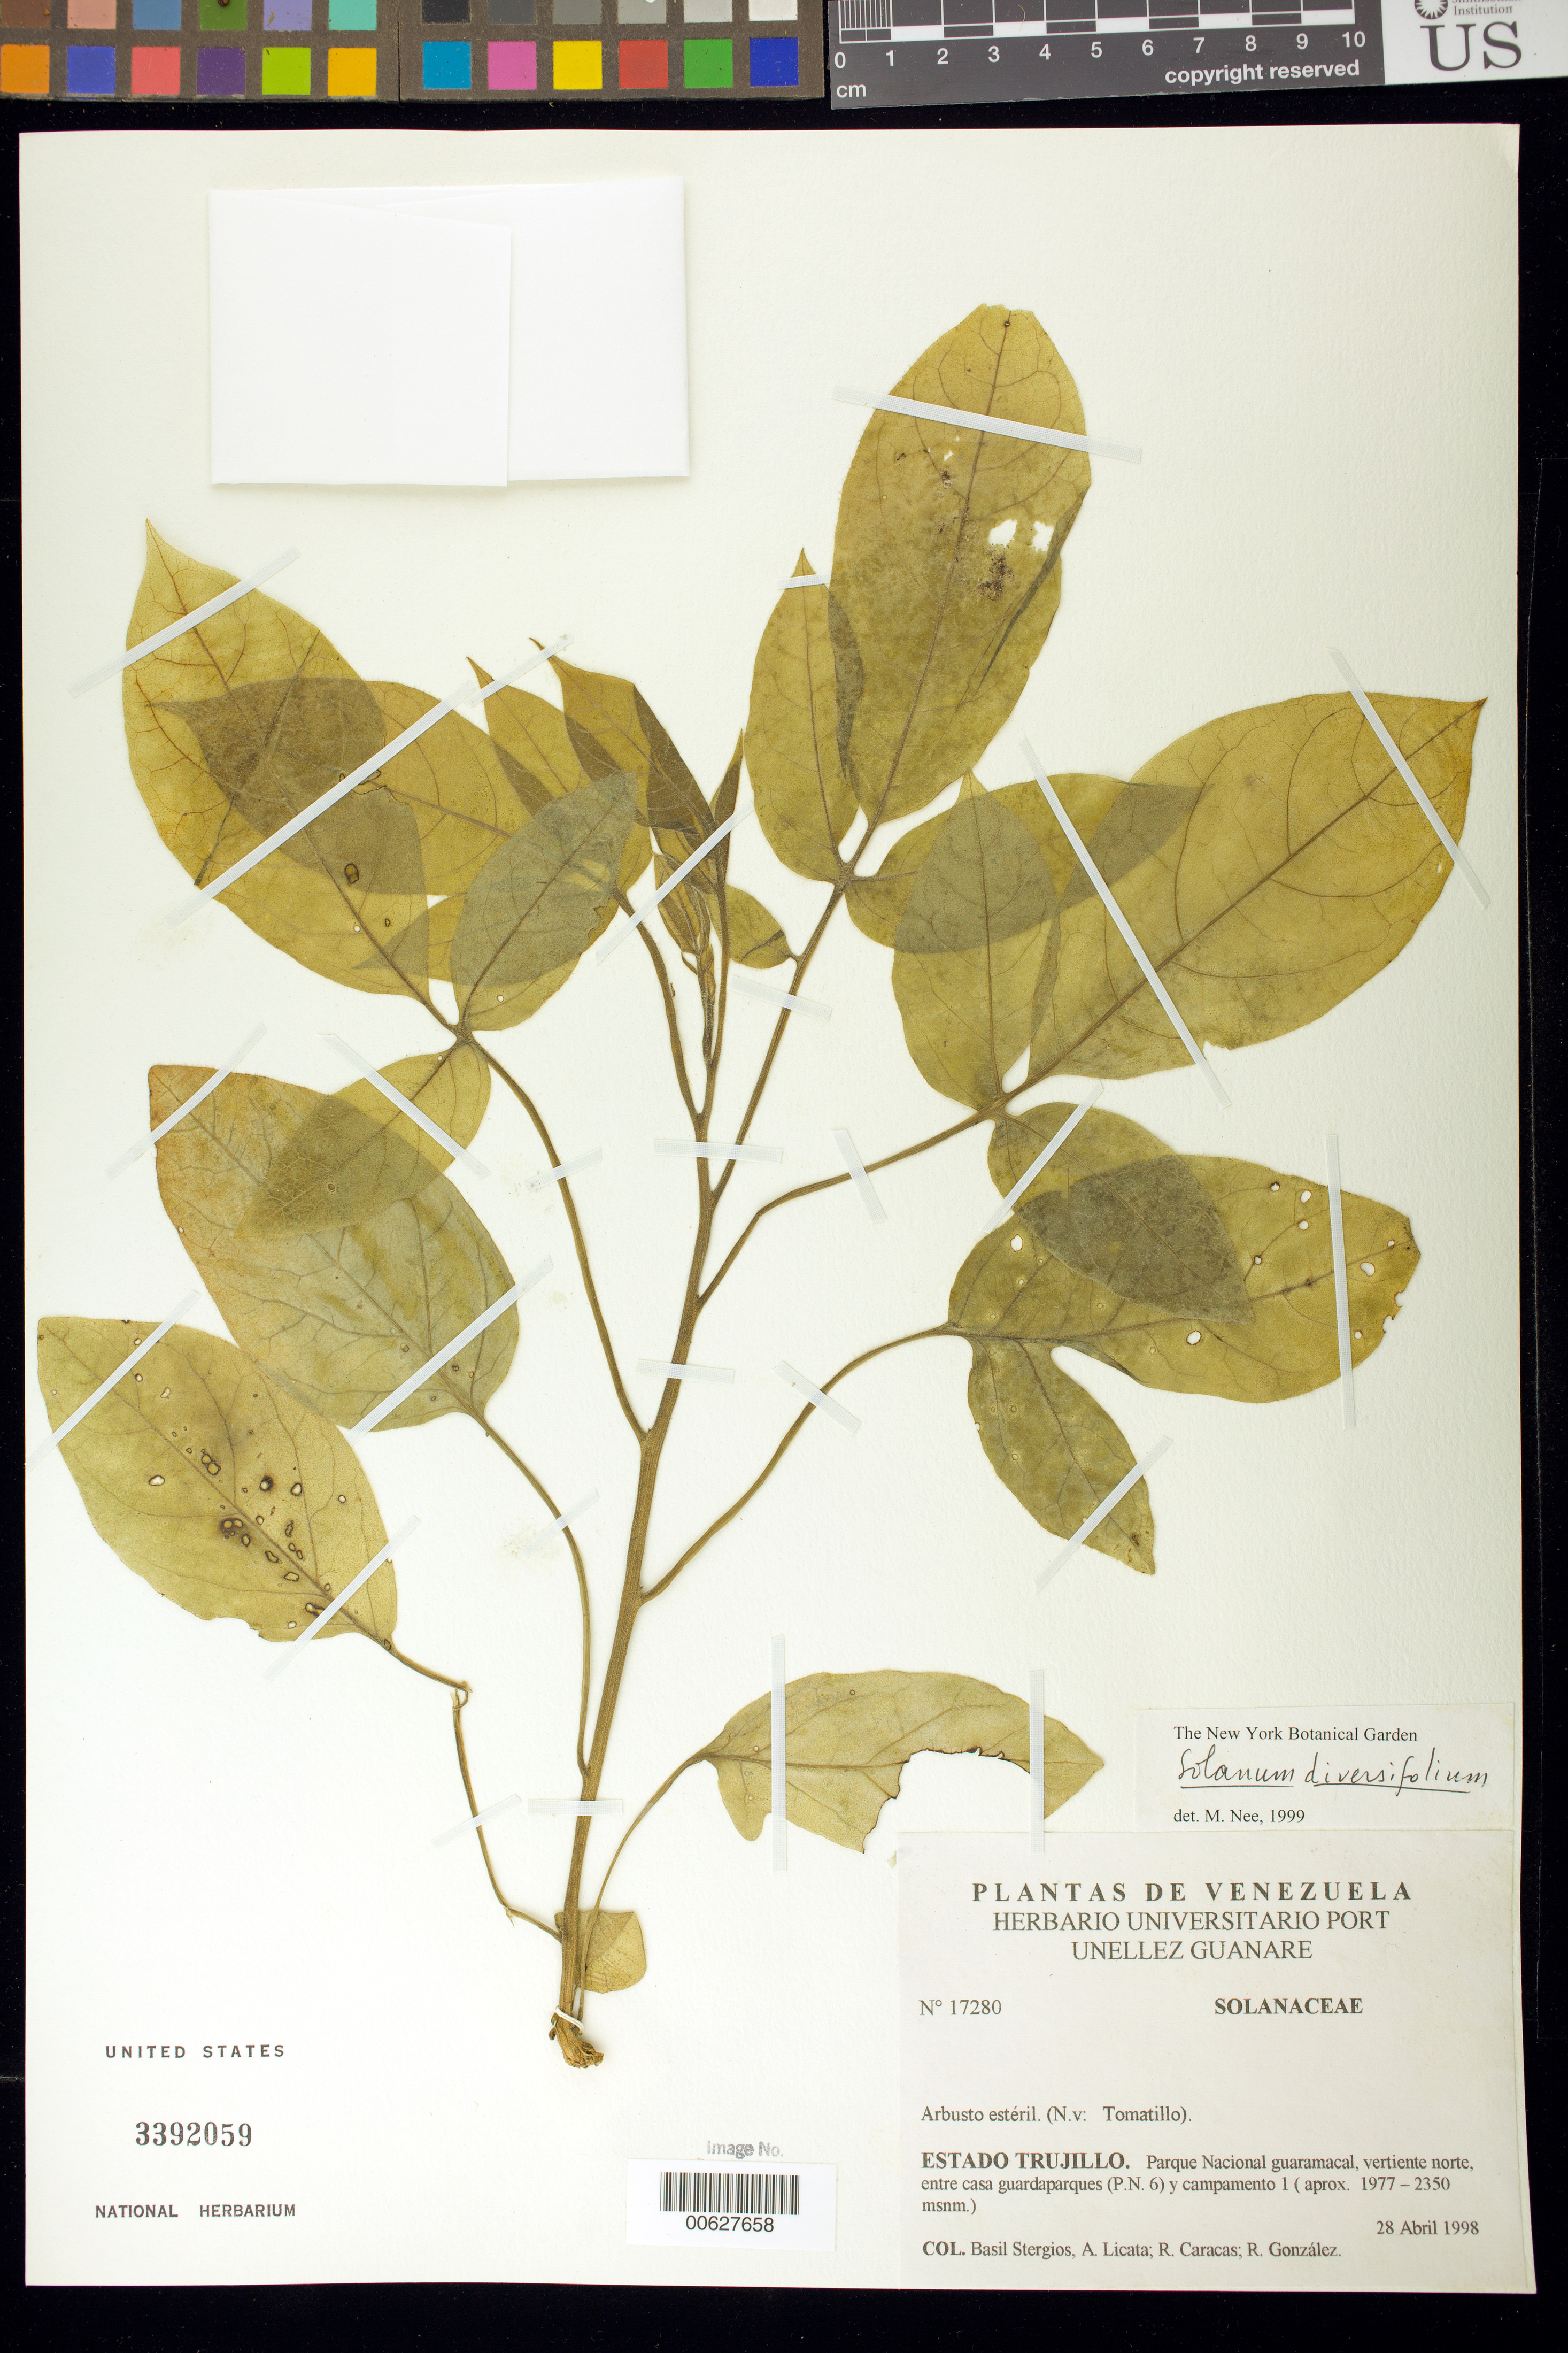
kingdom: Plantae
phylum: Tracheophyta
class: Magnoliopsida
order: Solanales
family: Solanaceae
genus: Solanum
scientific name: Solanum diversifolium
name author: Humb. & Bonpl. ex Dunal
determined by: Nee, Michael H.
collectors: B. G. Stergios, A. Licata, R. Caracas & R. González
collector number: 17280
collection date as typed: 28 Apr 1998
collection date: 1998-04-28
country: Venezuela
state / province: Trujillo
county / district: Boconó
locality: Parque Nacional Guaramacal, vertiente N, entre casa guardaparques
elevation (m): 1977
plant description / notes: Common name: Tomatillo; PORT, US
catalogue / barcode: US 3392059